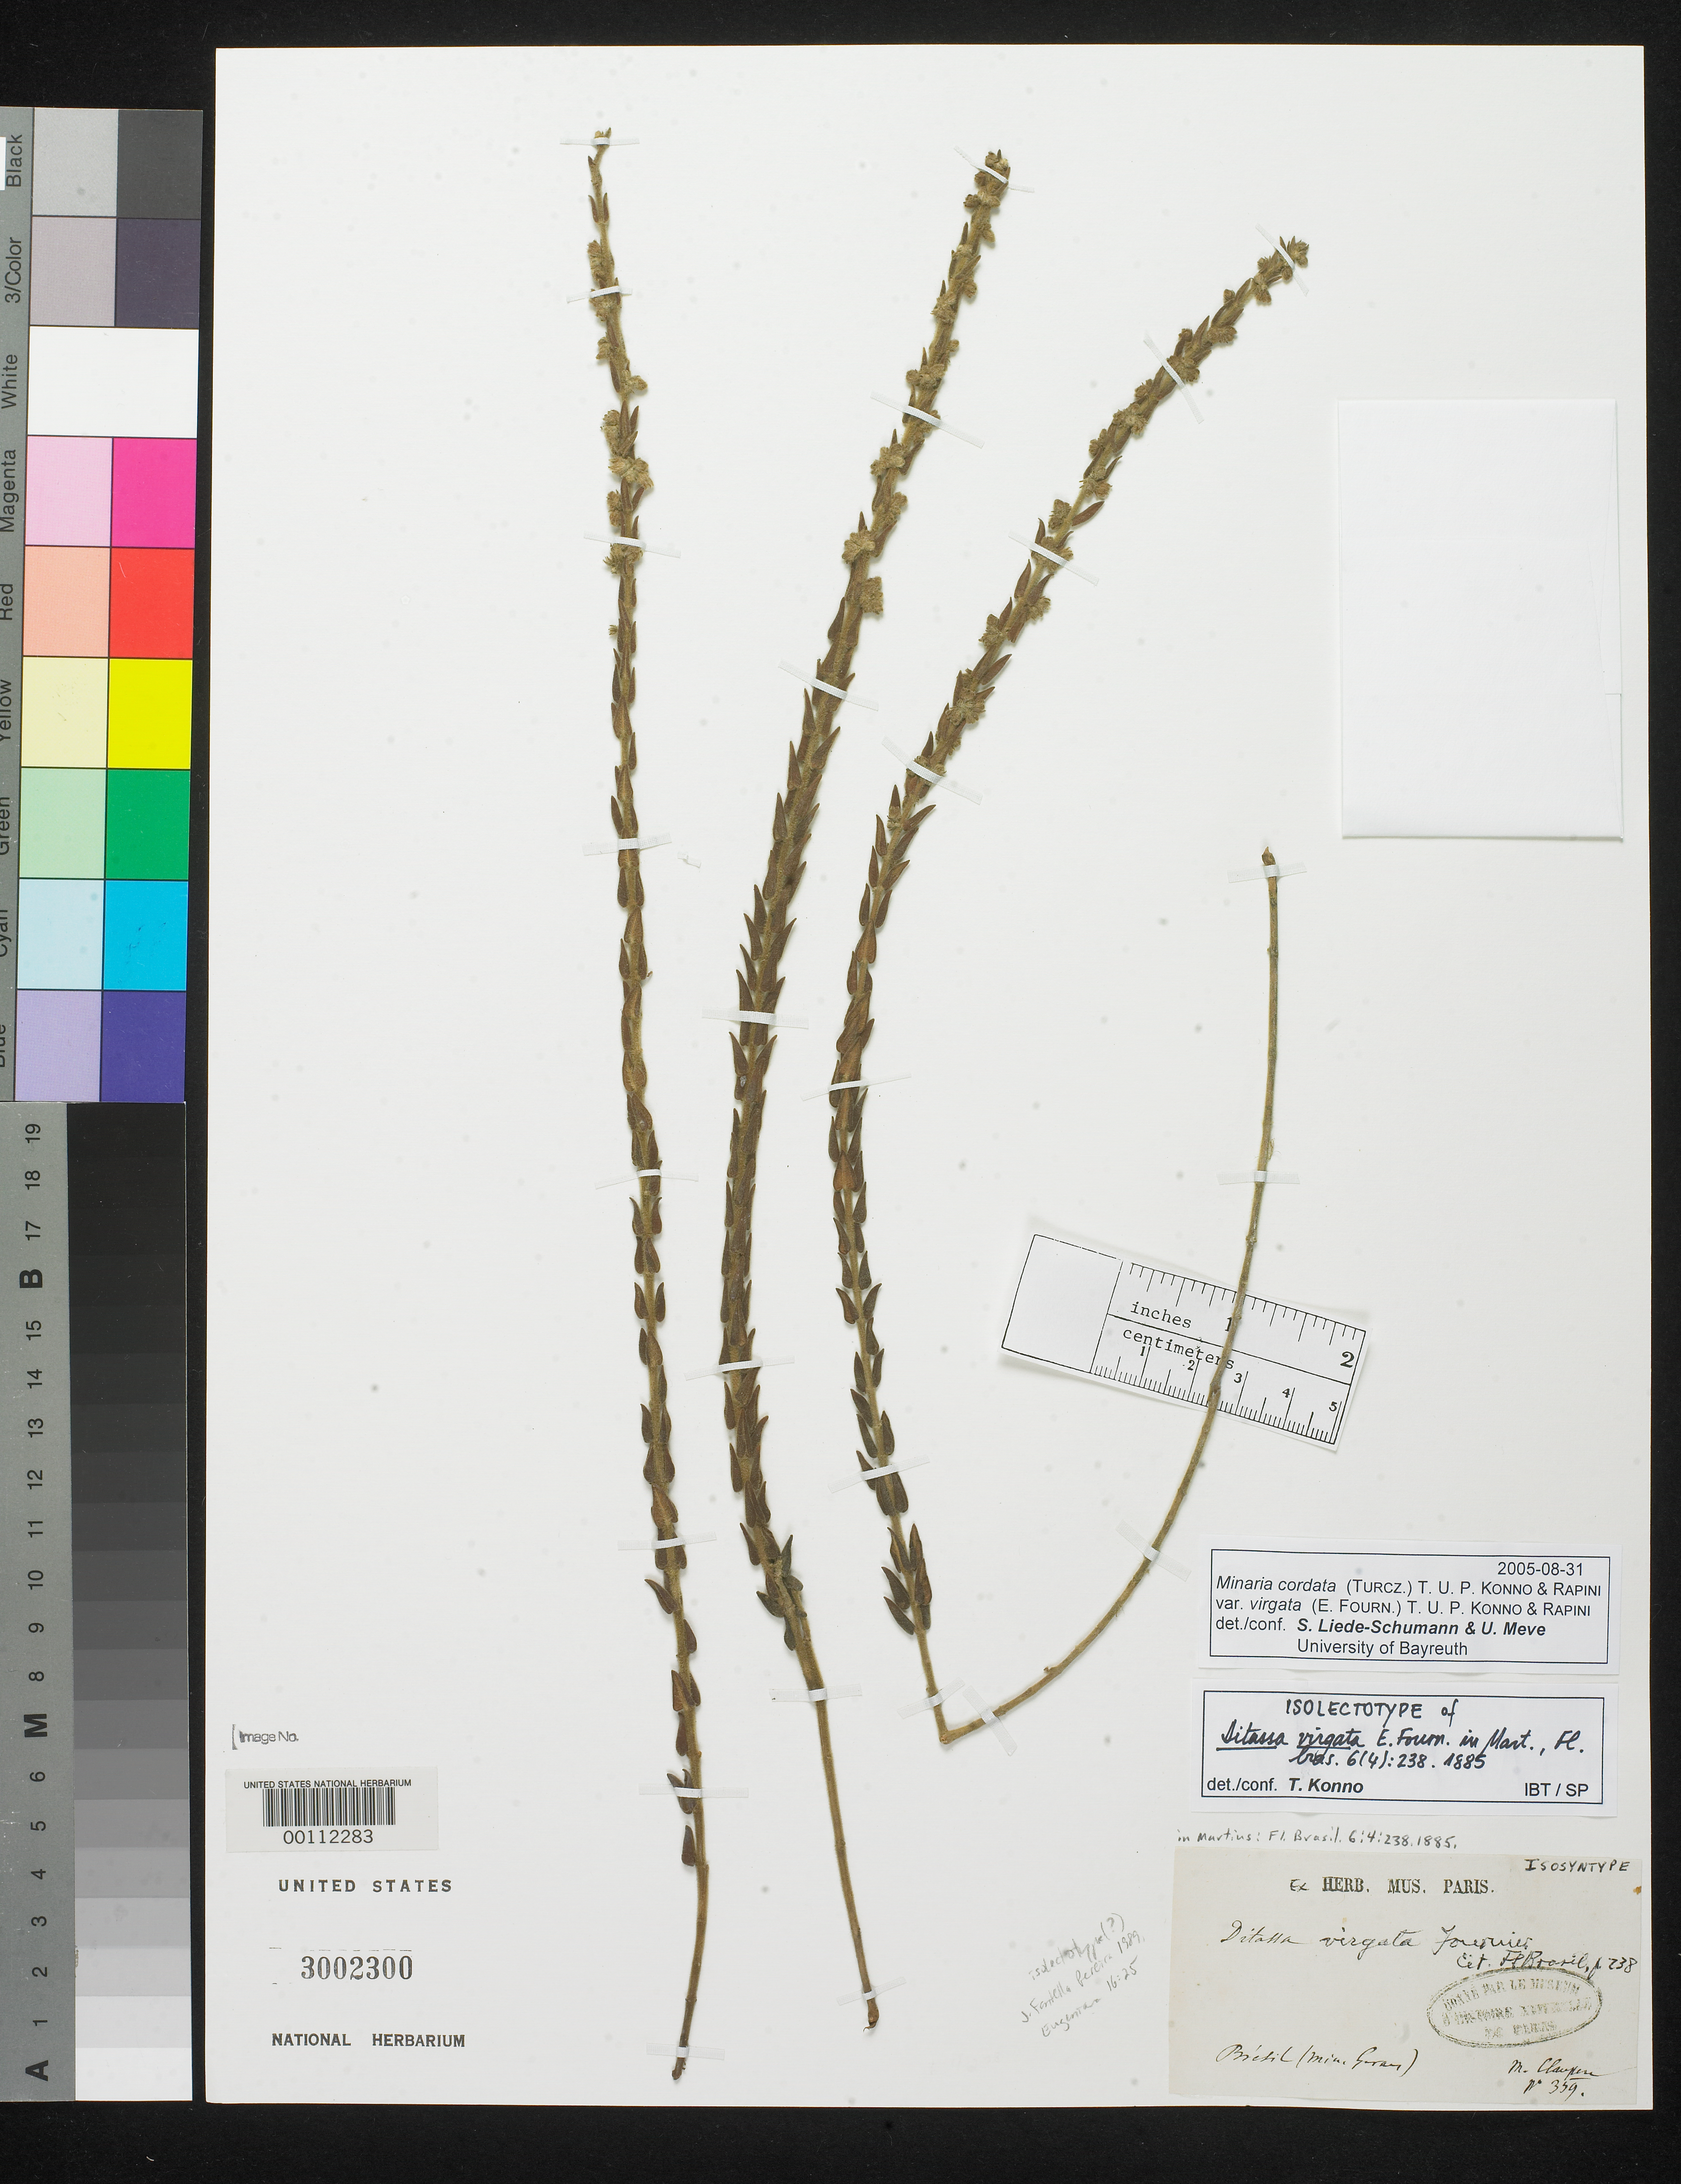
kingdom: Plantae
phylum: Tracheophyta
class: Magnoliopsida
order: Gentianales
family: Apocynaceae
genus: Ditassa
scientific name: Ditassa virgata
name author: E. Fourn. in Mart.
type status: Isolectotype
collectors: P. Claussen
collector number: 359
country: Brazil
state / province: Minas Gerais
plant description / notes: Annnotated by Konno (2005) as Minaria cordata var. virgata (E. Fourn.) T.U.P. Konno & Rapini, gen. & comb. nov. ined.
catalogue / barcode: US 3002300